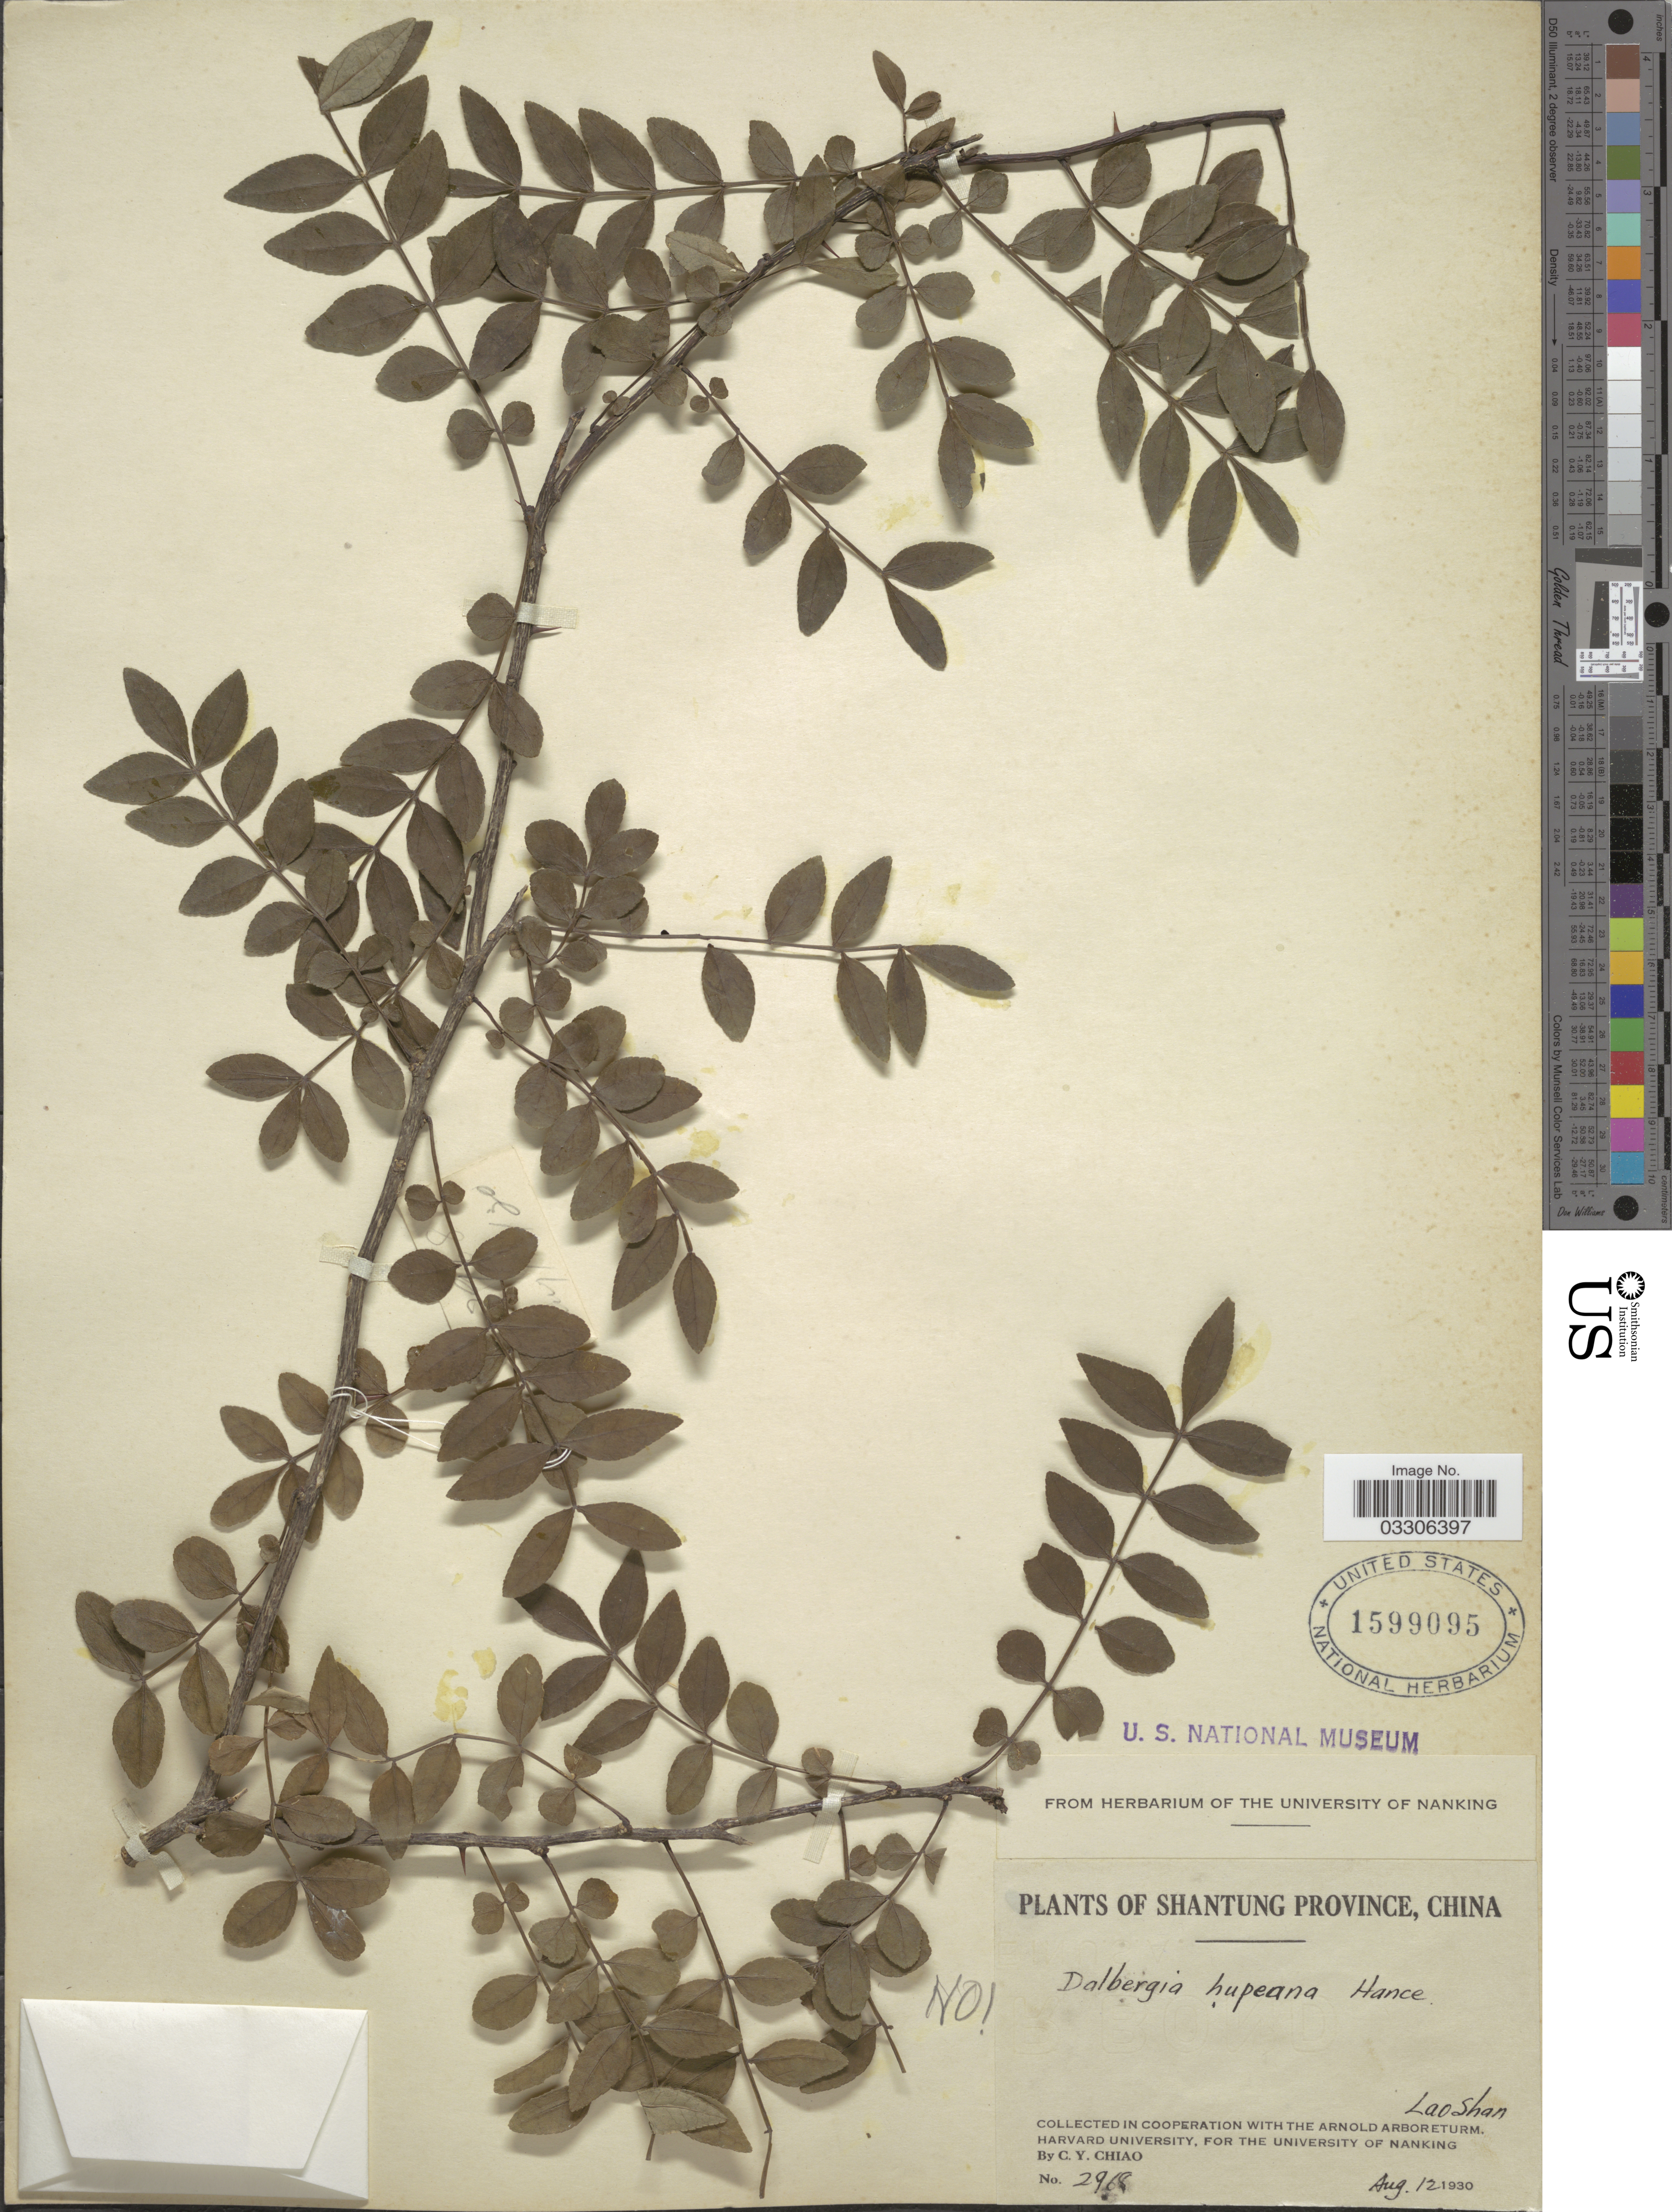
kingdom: Plantae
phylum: Tracheophyta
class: Magnoliopsida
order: Sapindales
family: Rutaceae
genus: Zanthoxylum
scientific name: Zanthoxylum simulans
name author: Hance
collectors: C. Y. Chiao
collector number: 2968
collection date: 1930-08-12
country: China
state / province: Shandong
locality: Shantung Province. Lao Shan.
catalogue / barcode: US 1599095